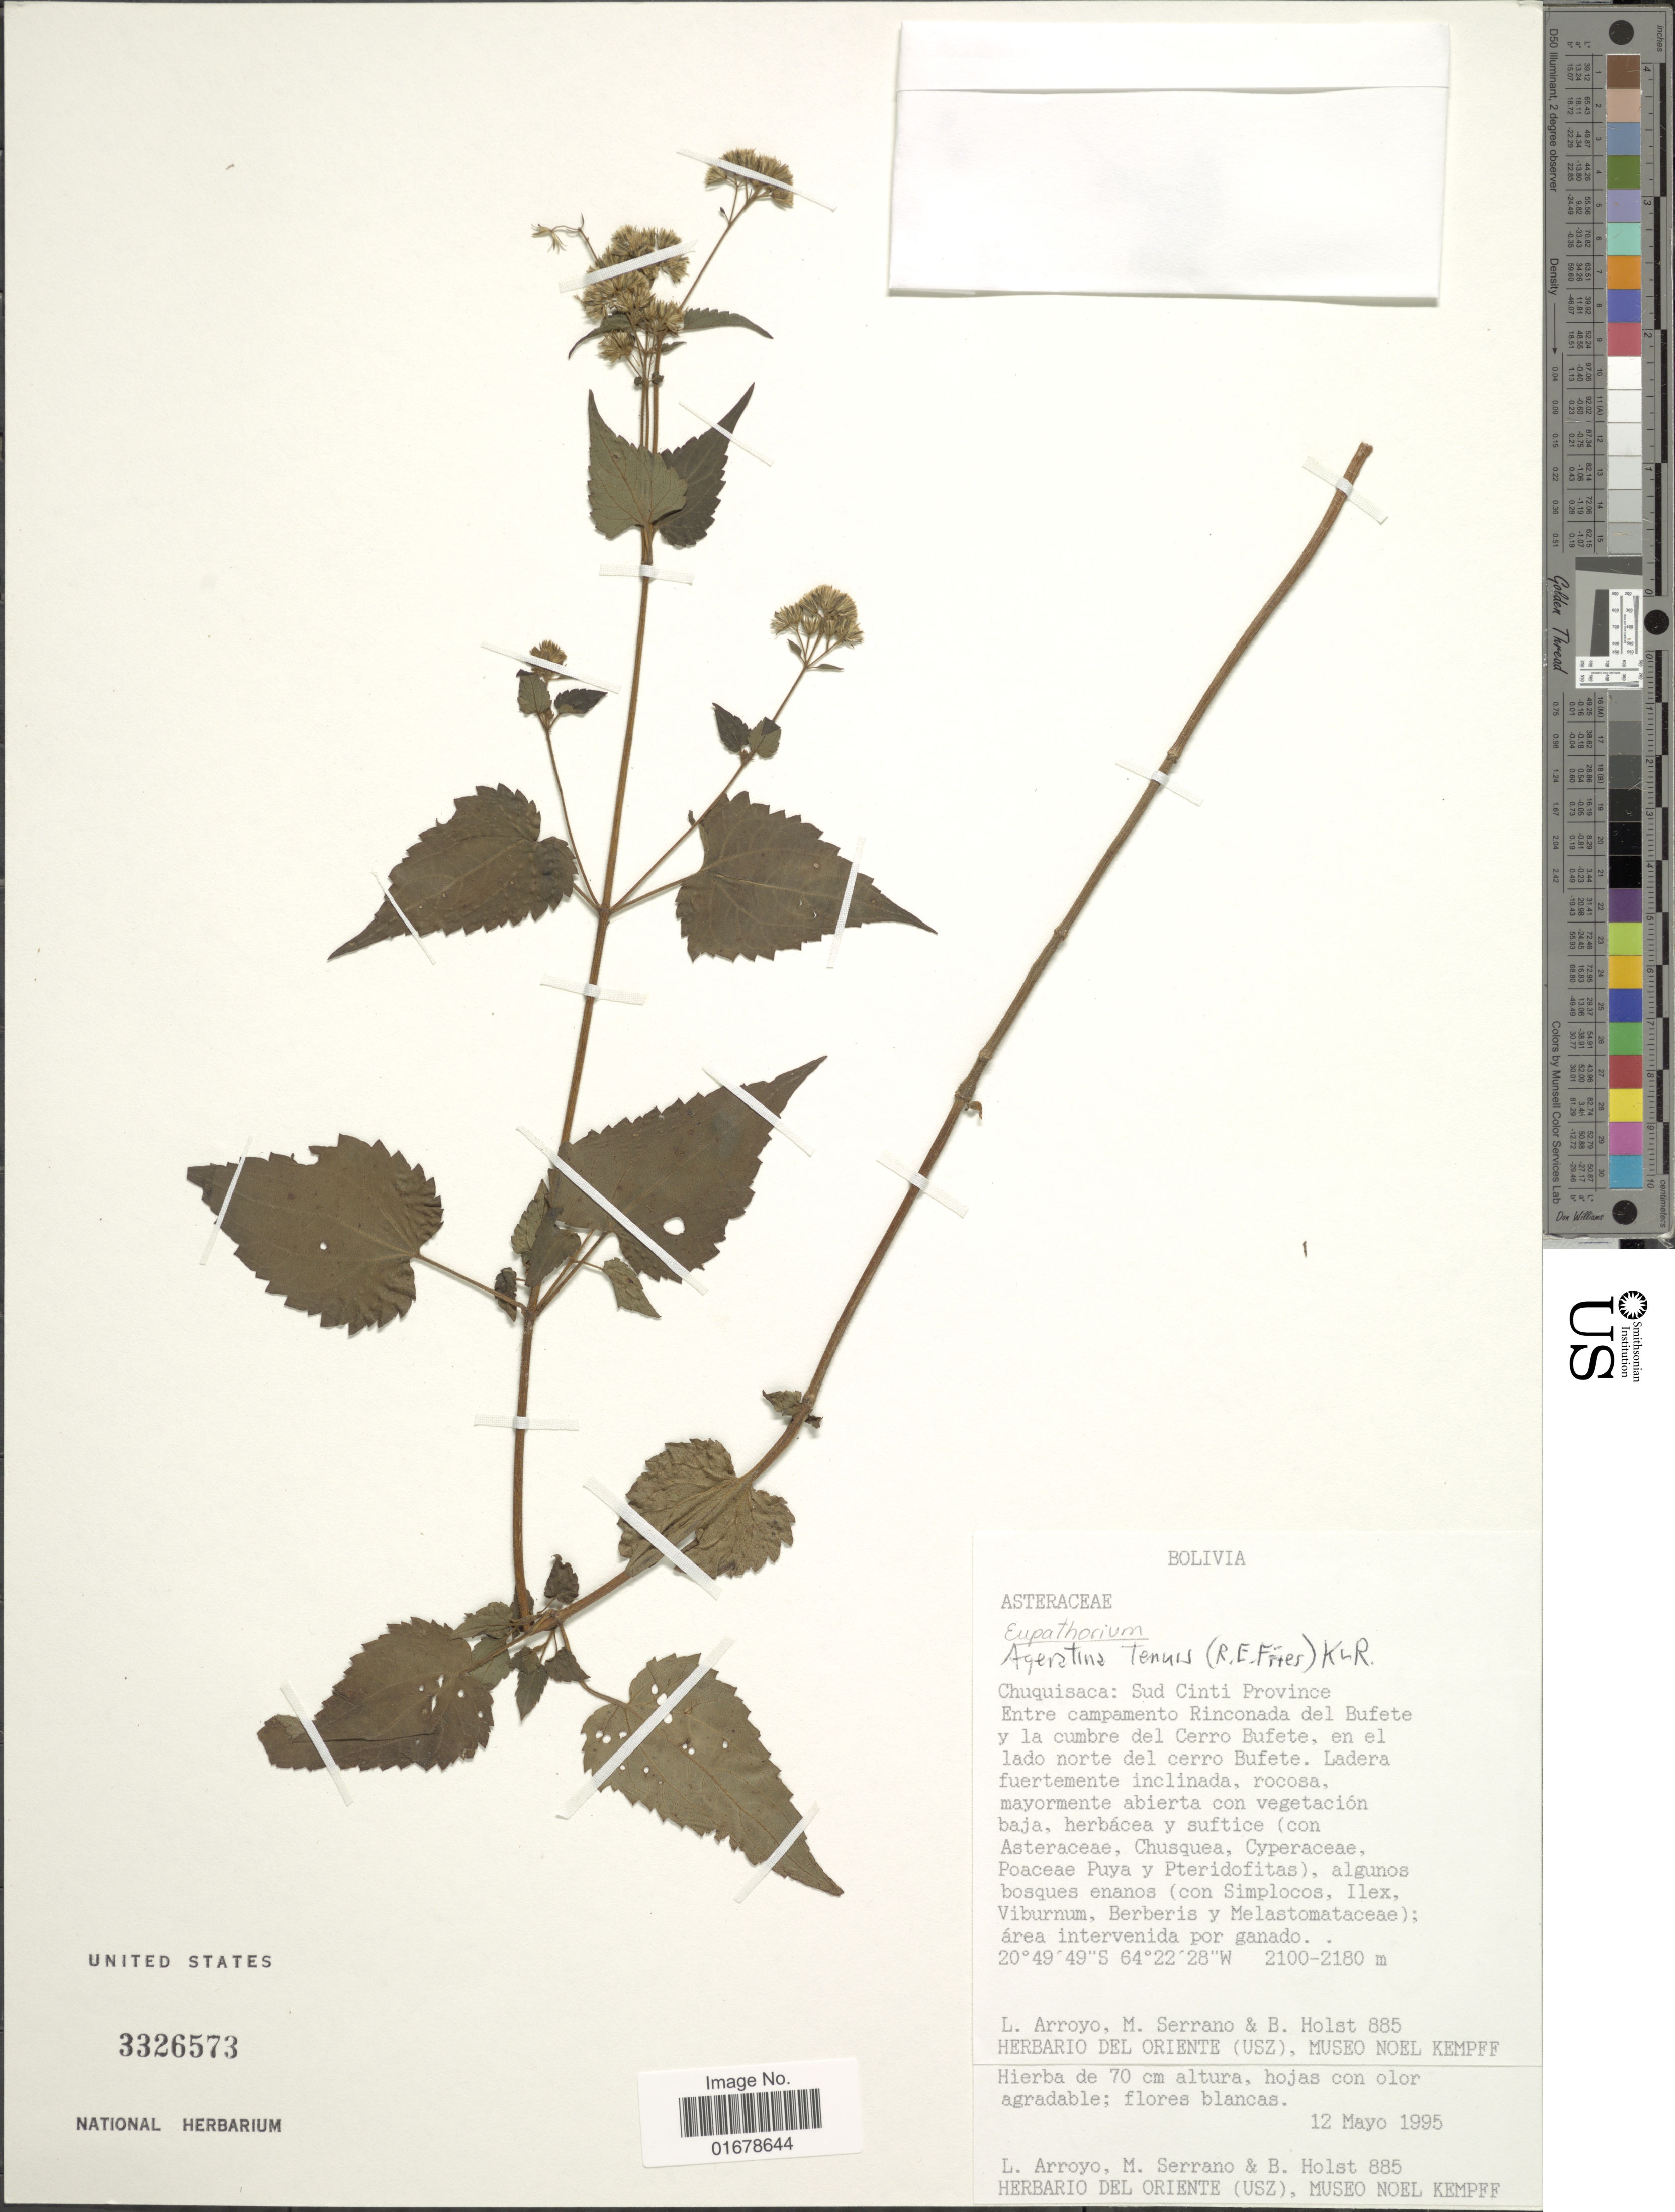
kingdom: Plantae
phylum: Tracheophyta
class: Magnoliopsida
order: Asterales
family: Asteraceae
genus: Ageratina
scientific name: Ageratina tenuis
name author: (R.E. Fr.) R.M. King & H. Rob.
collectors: L. Arroyo, M. Serrano & B. Holst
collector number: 885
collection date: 1995-05-12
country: Bolivia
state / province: Chuquisaca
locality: ChuquisacaL Sud Cinti Province, Entre campamento Rinconada del Bufete y la cumbre del Cerro Bufete, en el lado norte del cerro Bufete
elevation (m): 2100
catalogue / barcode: US 3326573